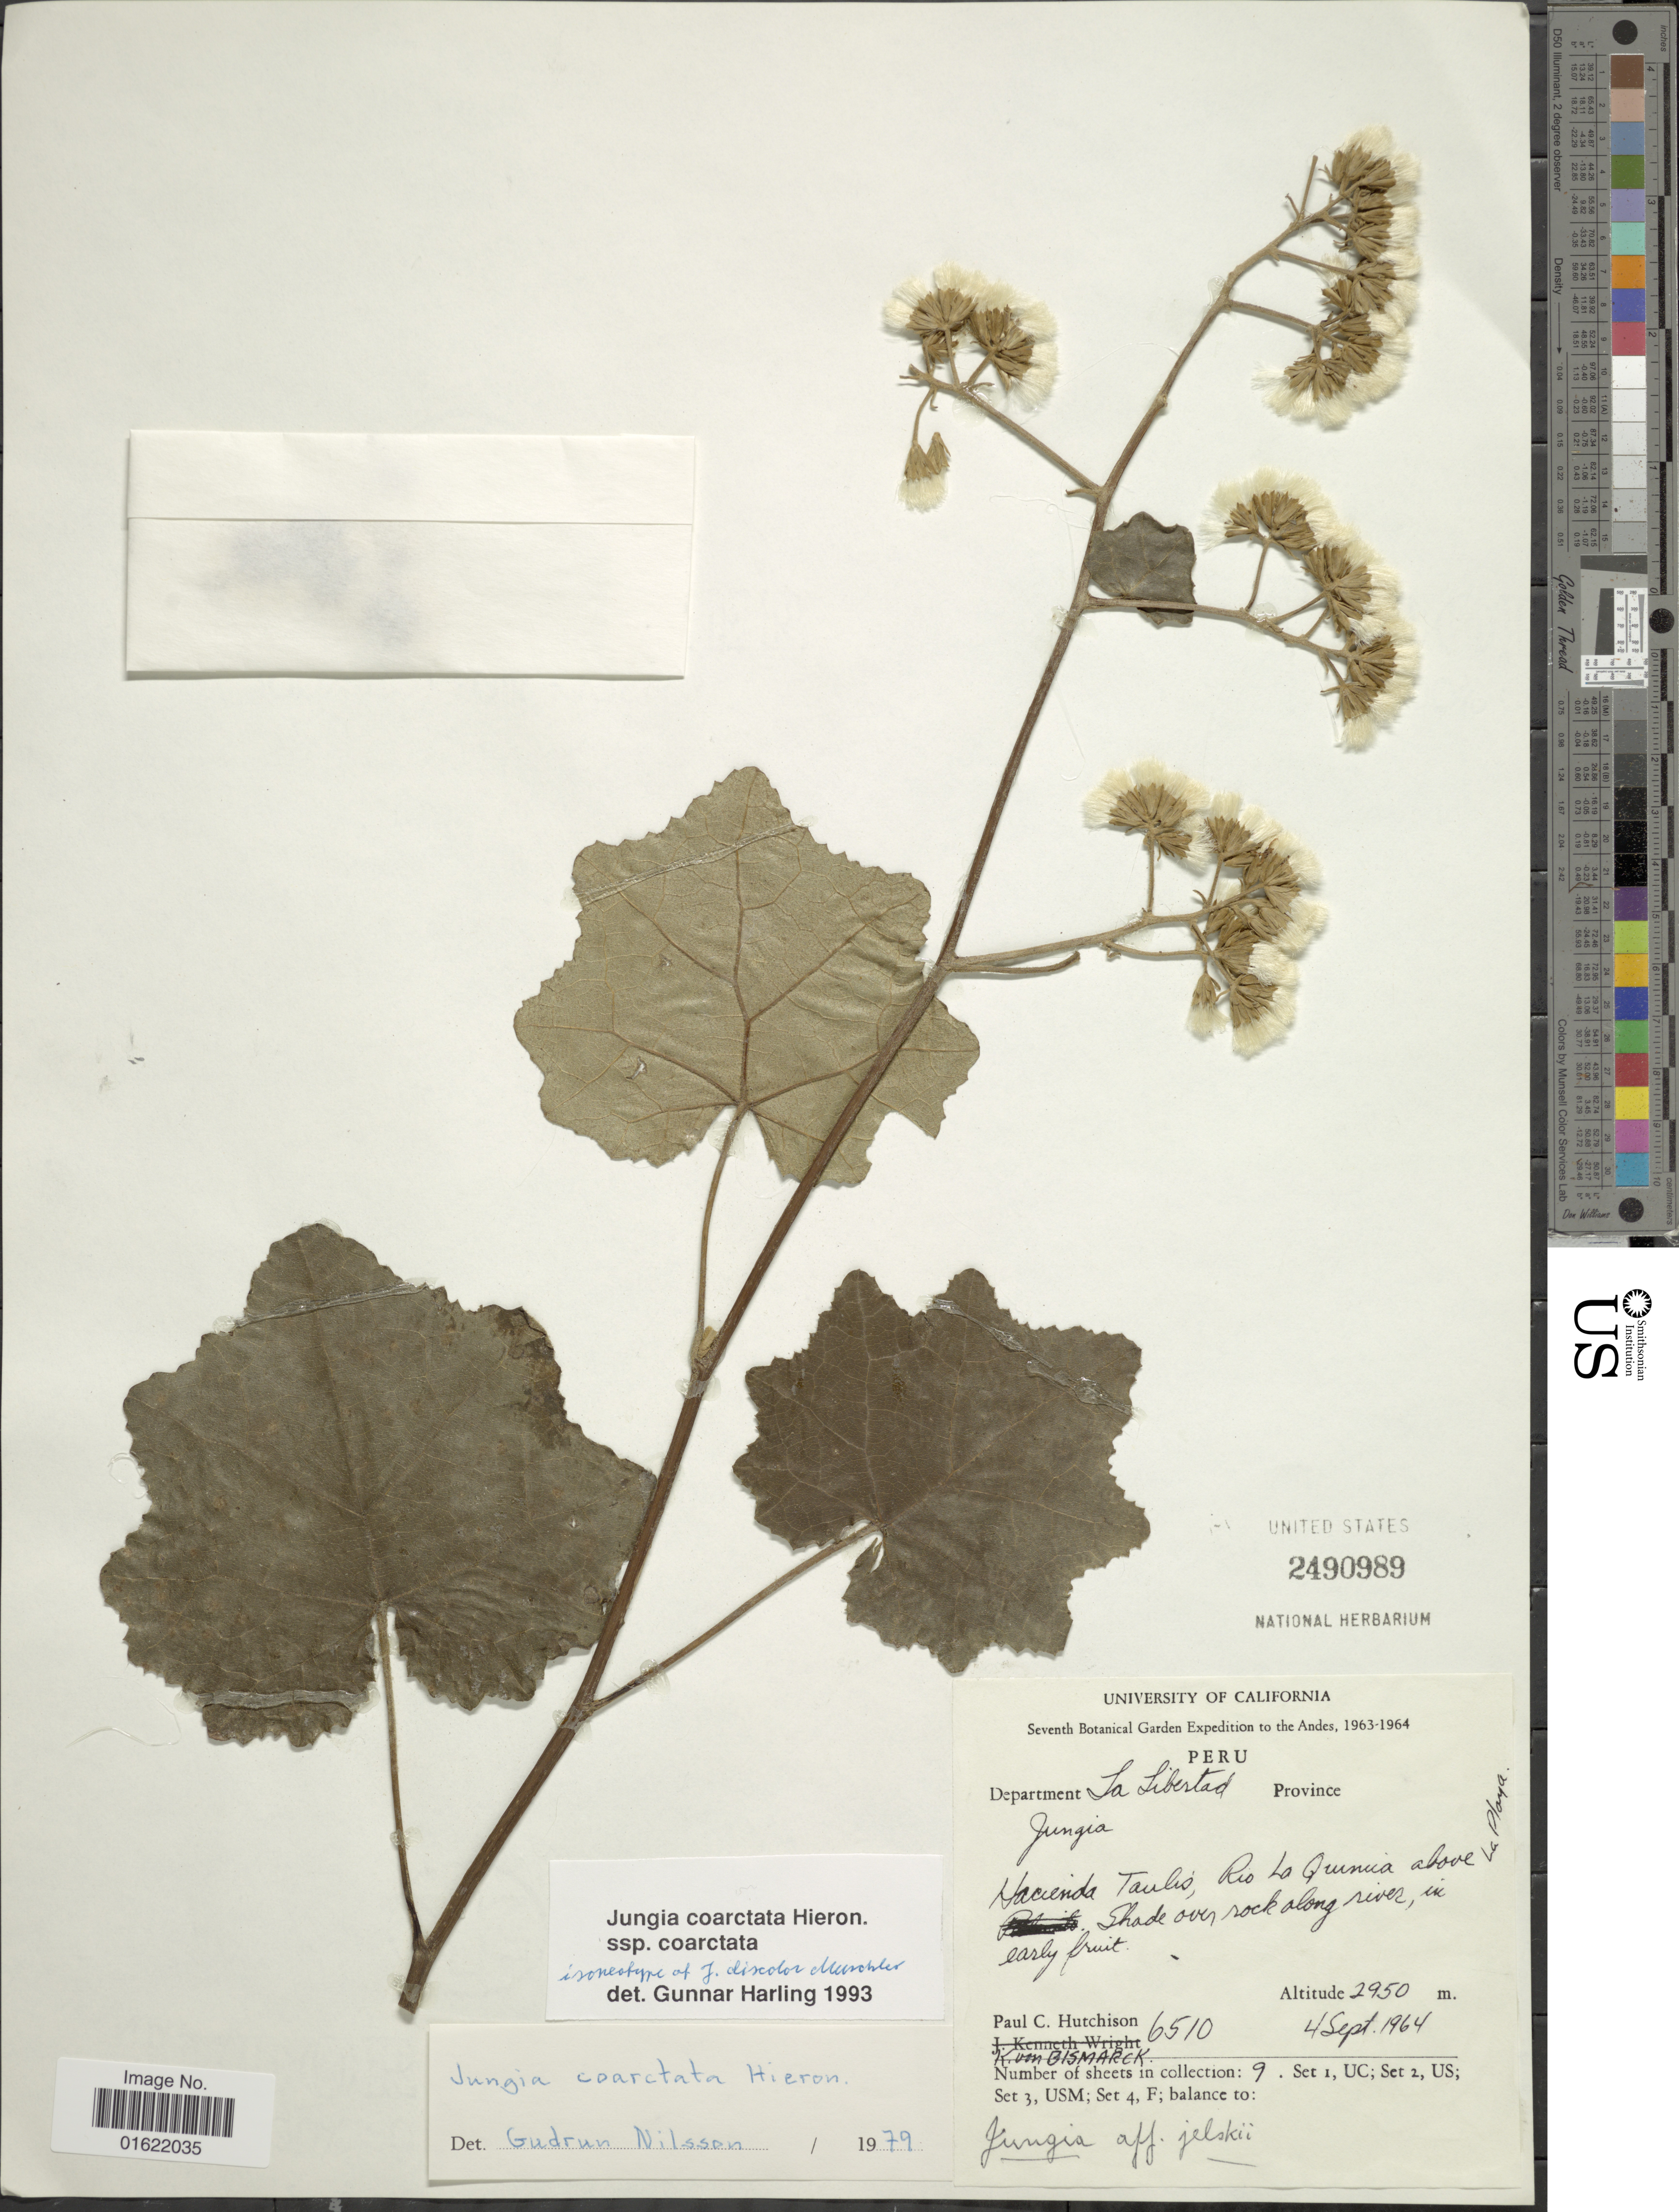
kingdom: Plantae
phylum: Tracheophyta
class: Magnoliopsida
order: Asterales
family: Asteraceae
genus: Jungia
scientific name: Jungia coarctata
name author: Hieron.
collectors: P. C. Hutchison & K. von Bismarck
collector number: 6510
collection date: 1964-09-04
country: Peru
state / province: La Libertad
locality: Hacienda Taulis, Rio La Quincia above La Playa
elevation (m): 2950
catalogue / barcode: US 2490989